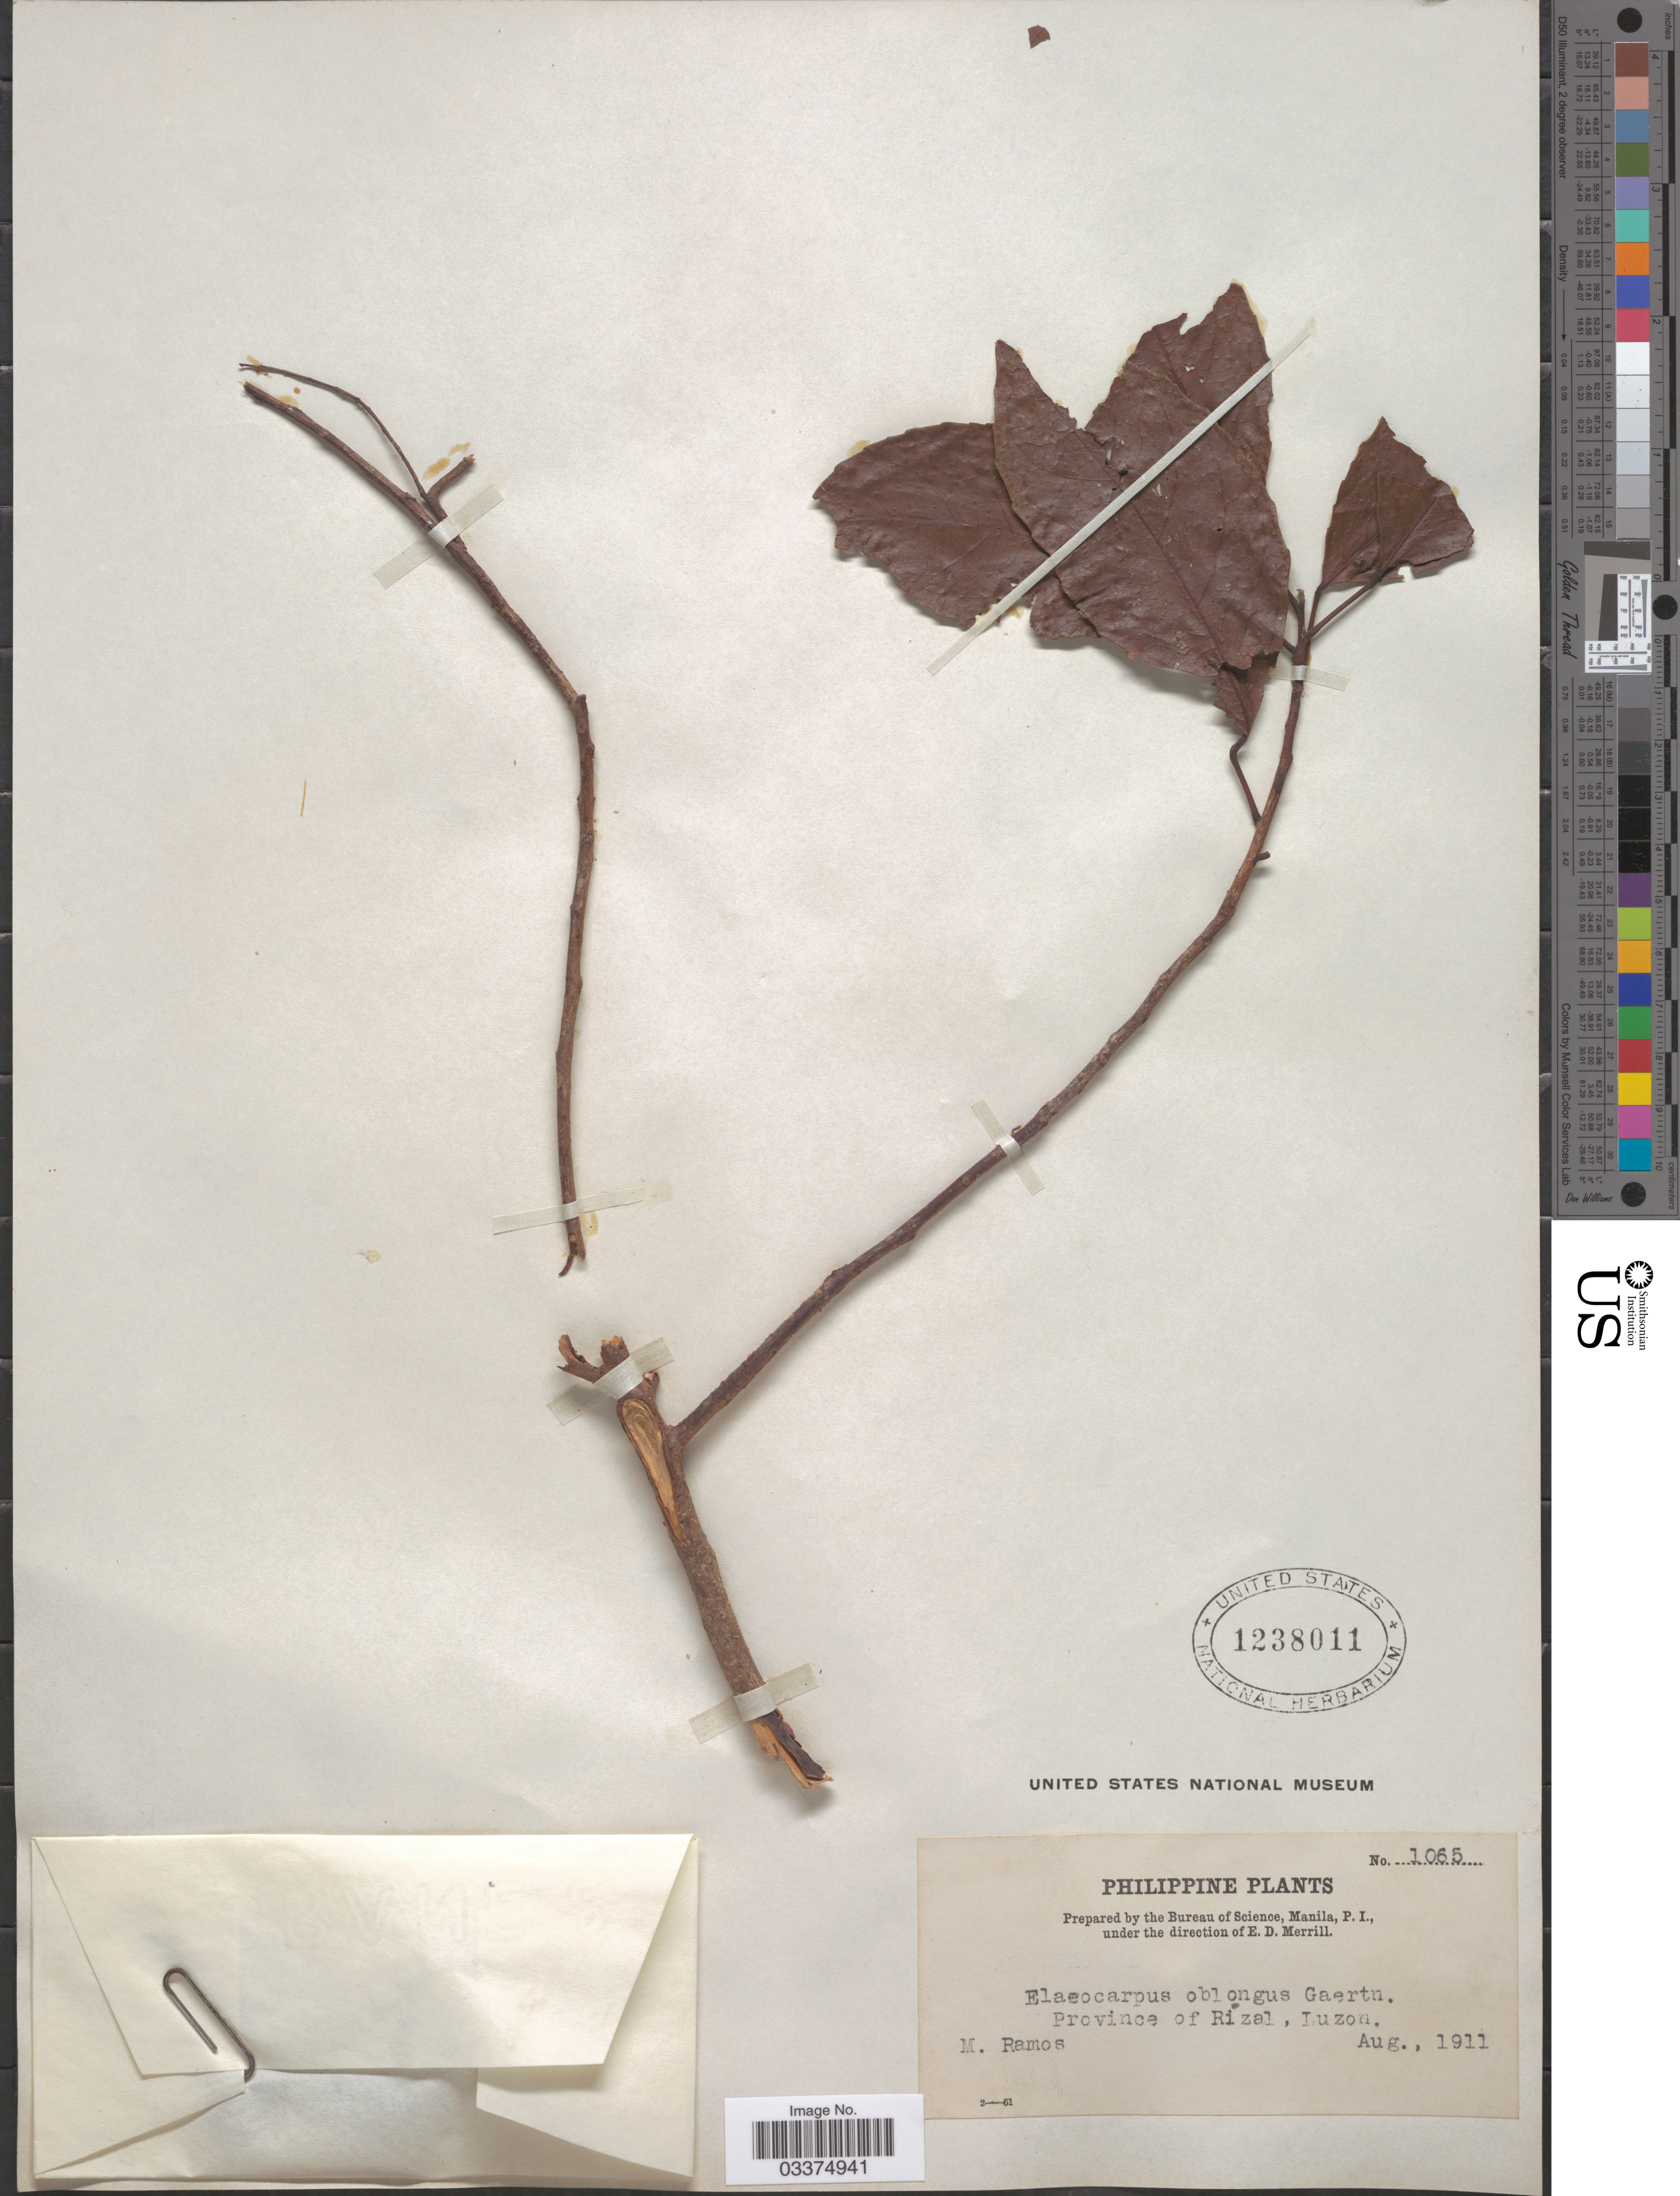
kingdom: Plantae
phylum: Tracheophyta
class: Magnoliopsida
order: Oxalidales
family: Elaeocarpaceae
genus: Elaeocarpus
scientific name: Elaeocarpus calomala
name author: (Blanco) Merr.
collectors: M. Ramos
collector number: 1065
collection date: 1911-08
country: Philippines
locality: Province of Rizal, Luzon.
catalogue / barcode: US 1238011